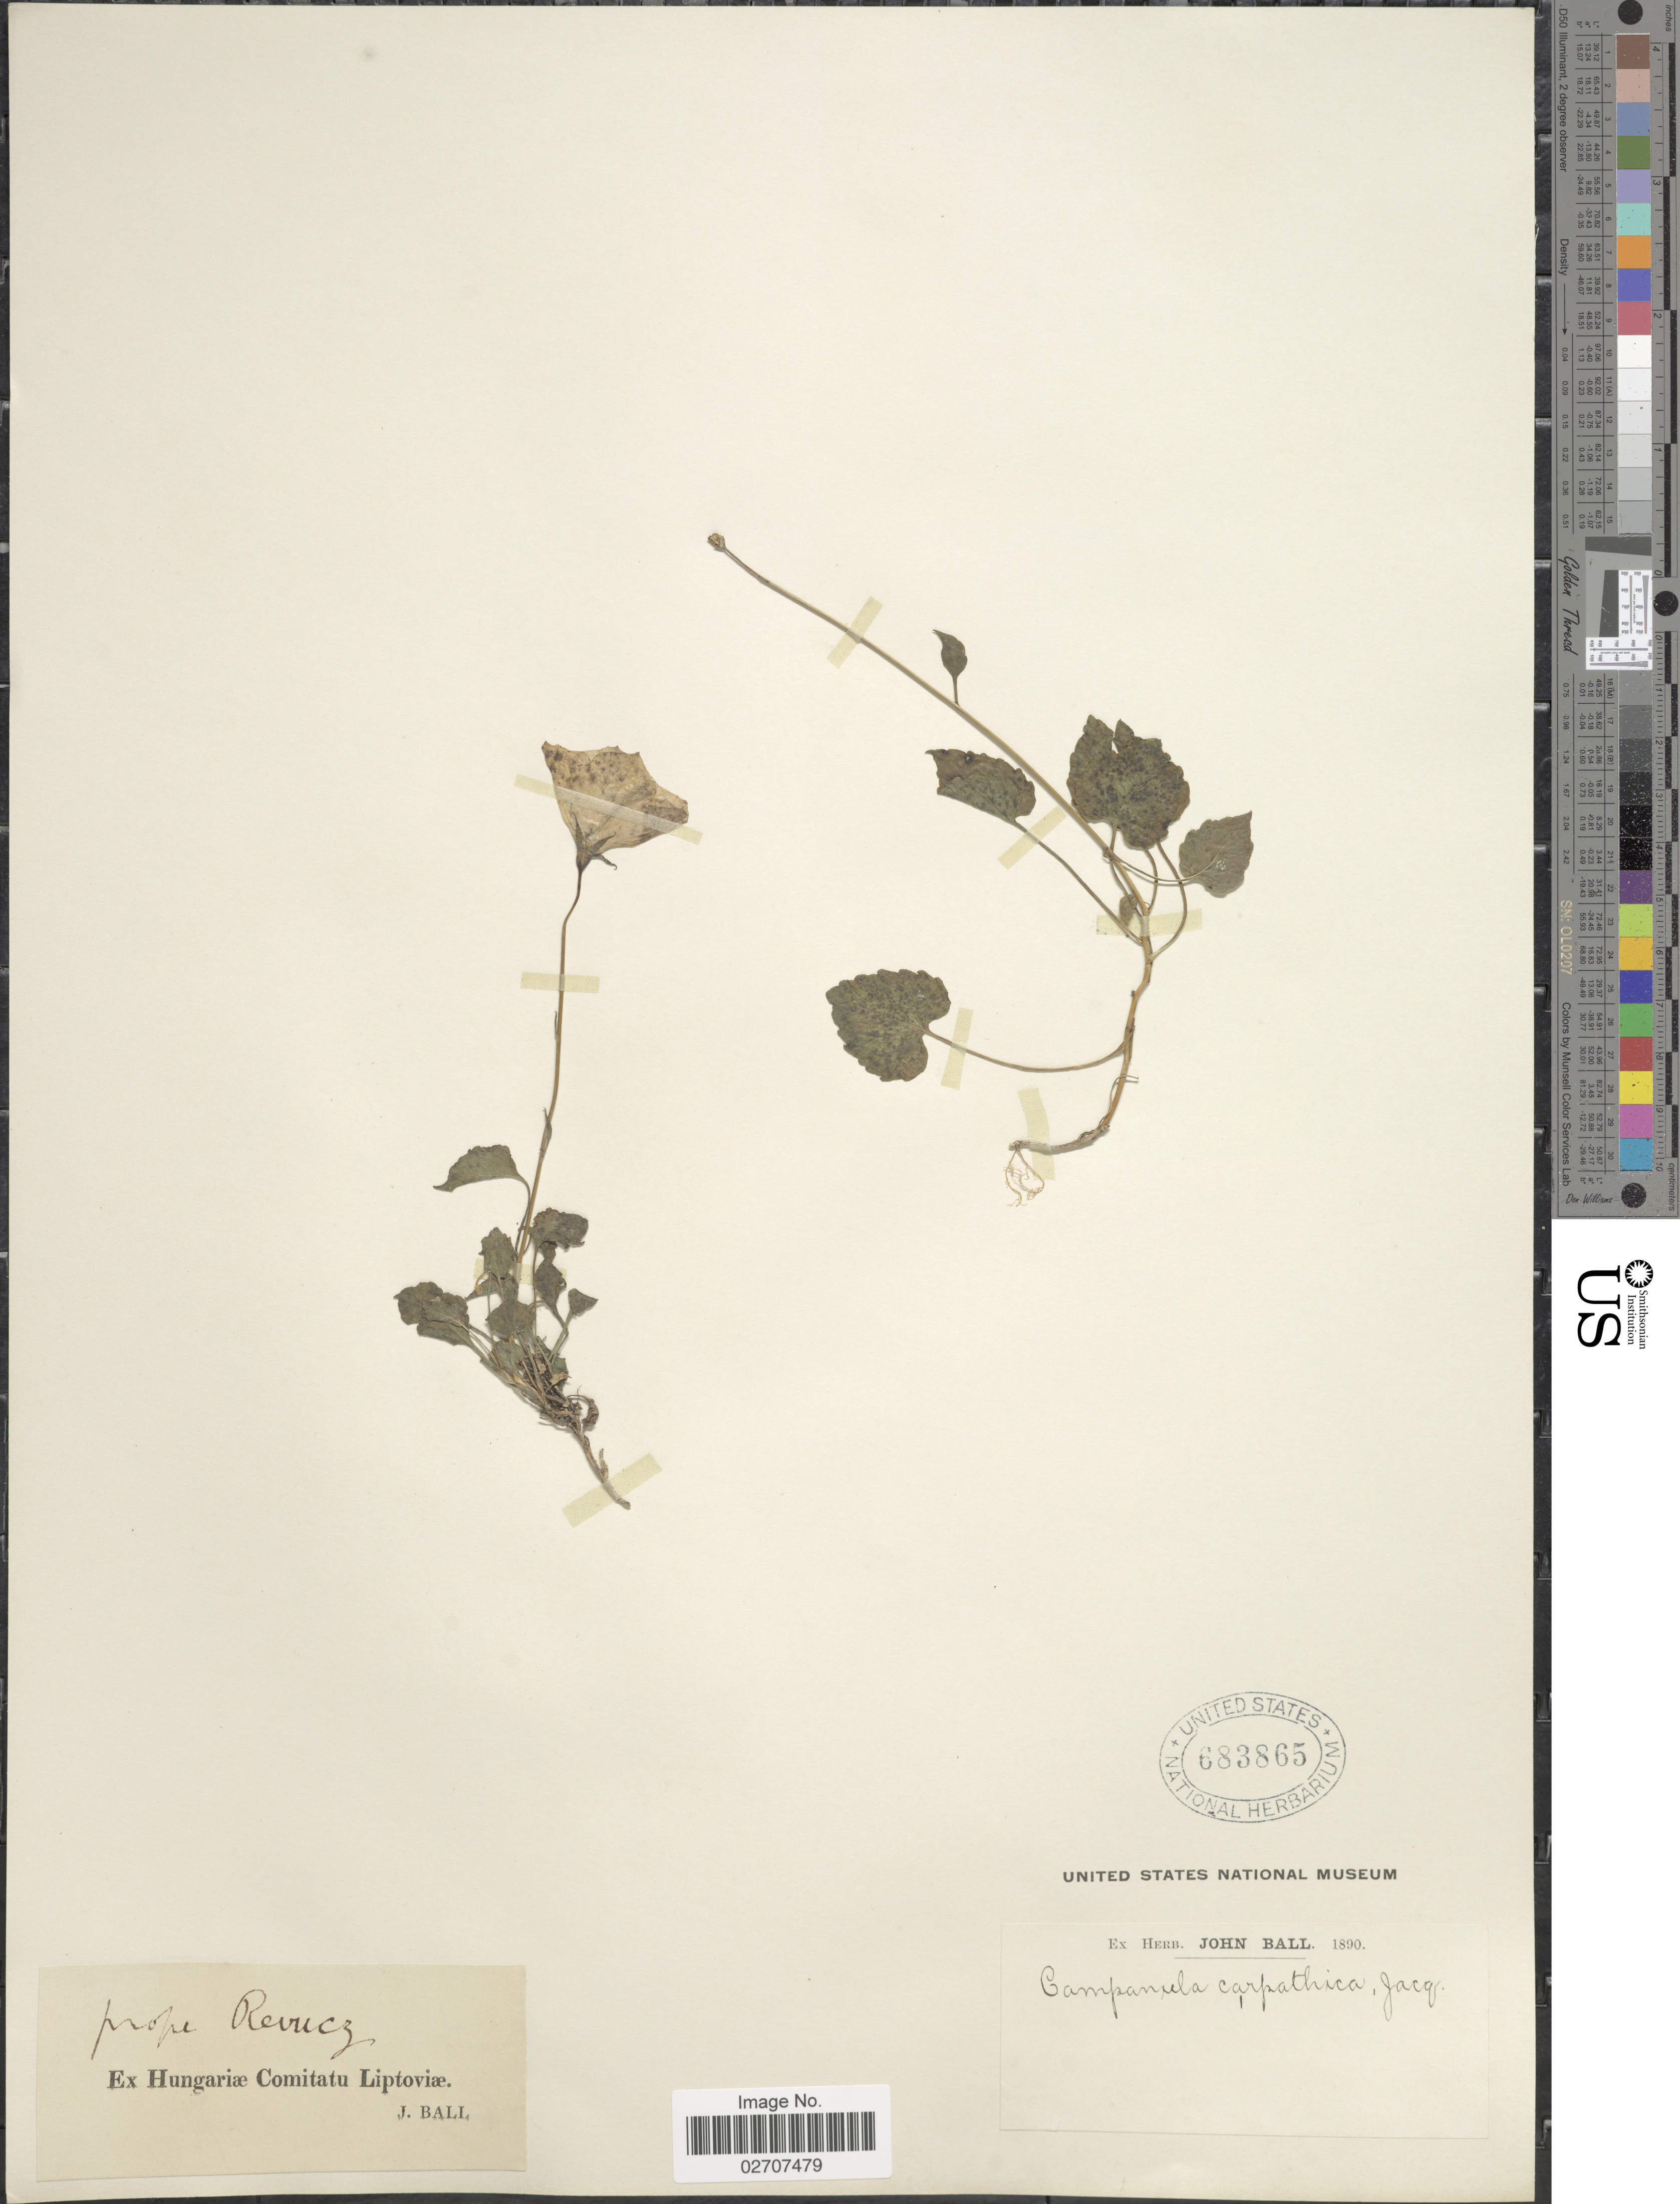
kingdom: Plantae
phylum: Tracheophyta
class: Magnoliopsida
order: Asterales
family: Campanulaceae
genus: Campanula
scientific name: Campanula carpatica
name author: Jacq.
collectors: J. Hall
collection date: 1890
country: Hungary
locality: Ex Hungariae Comitatu Liptoviae, prope Revucz [interpreted].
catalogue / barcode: US 683865